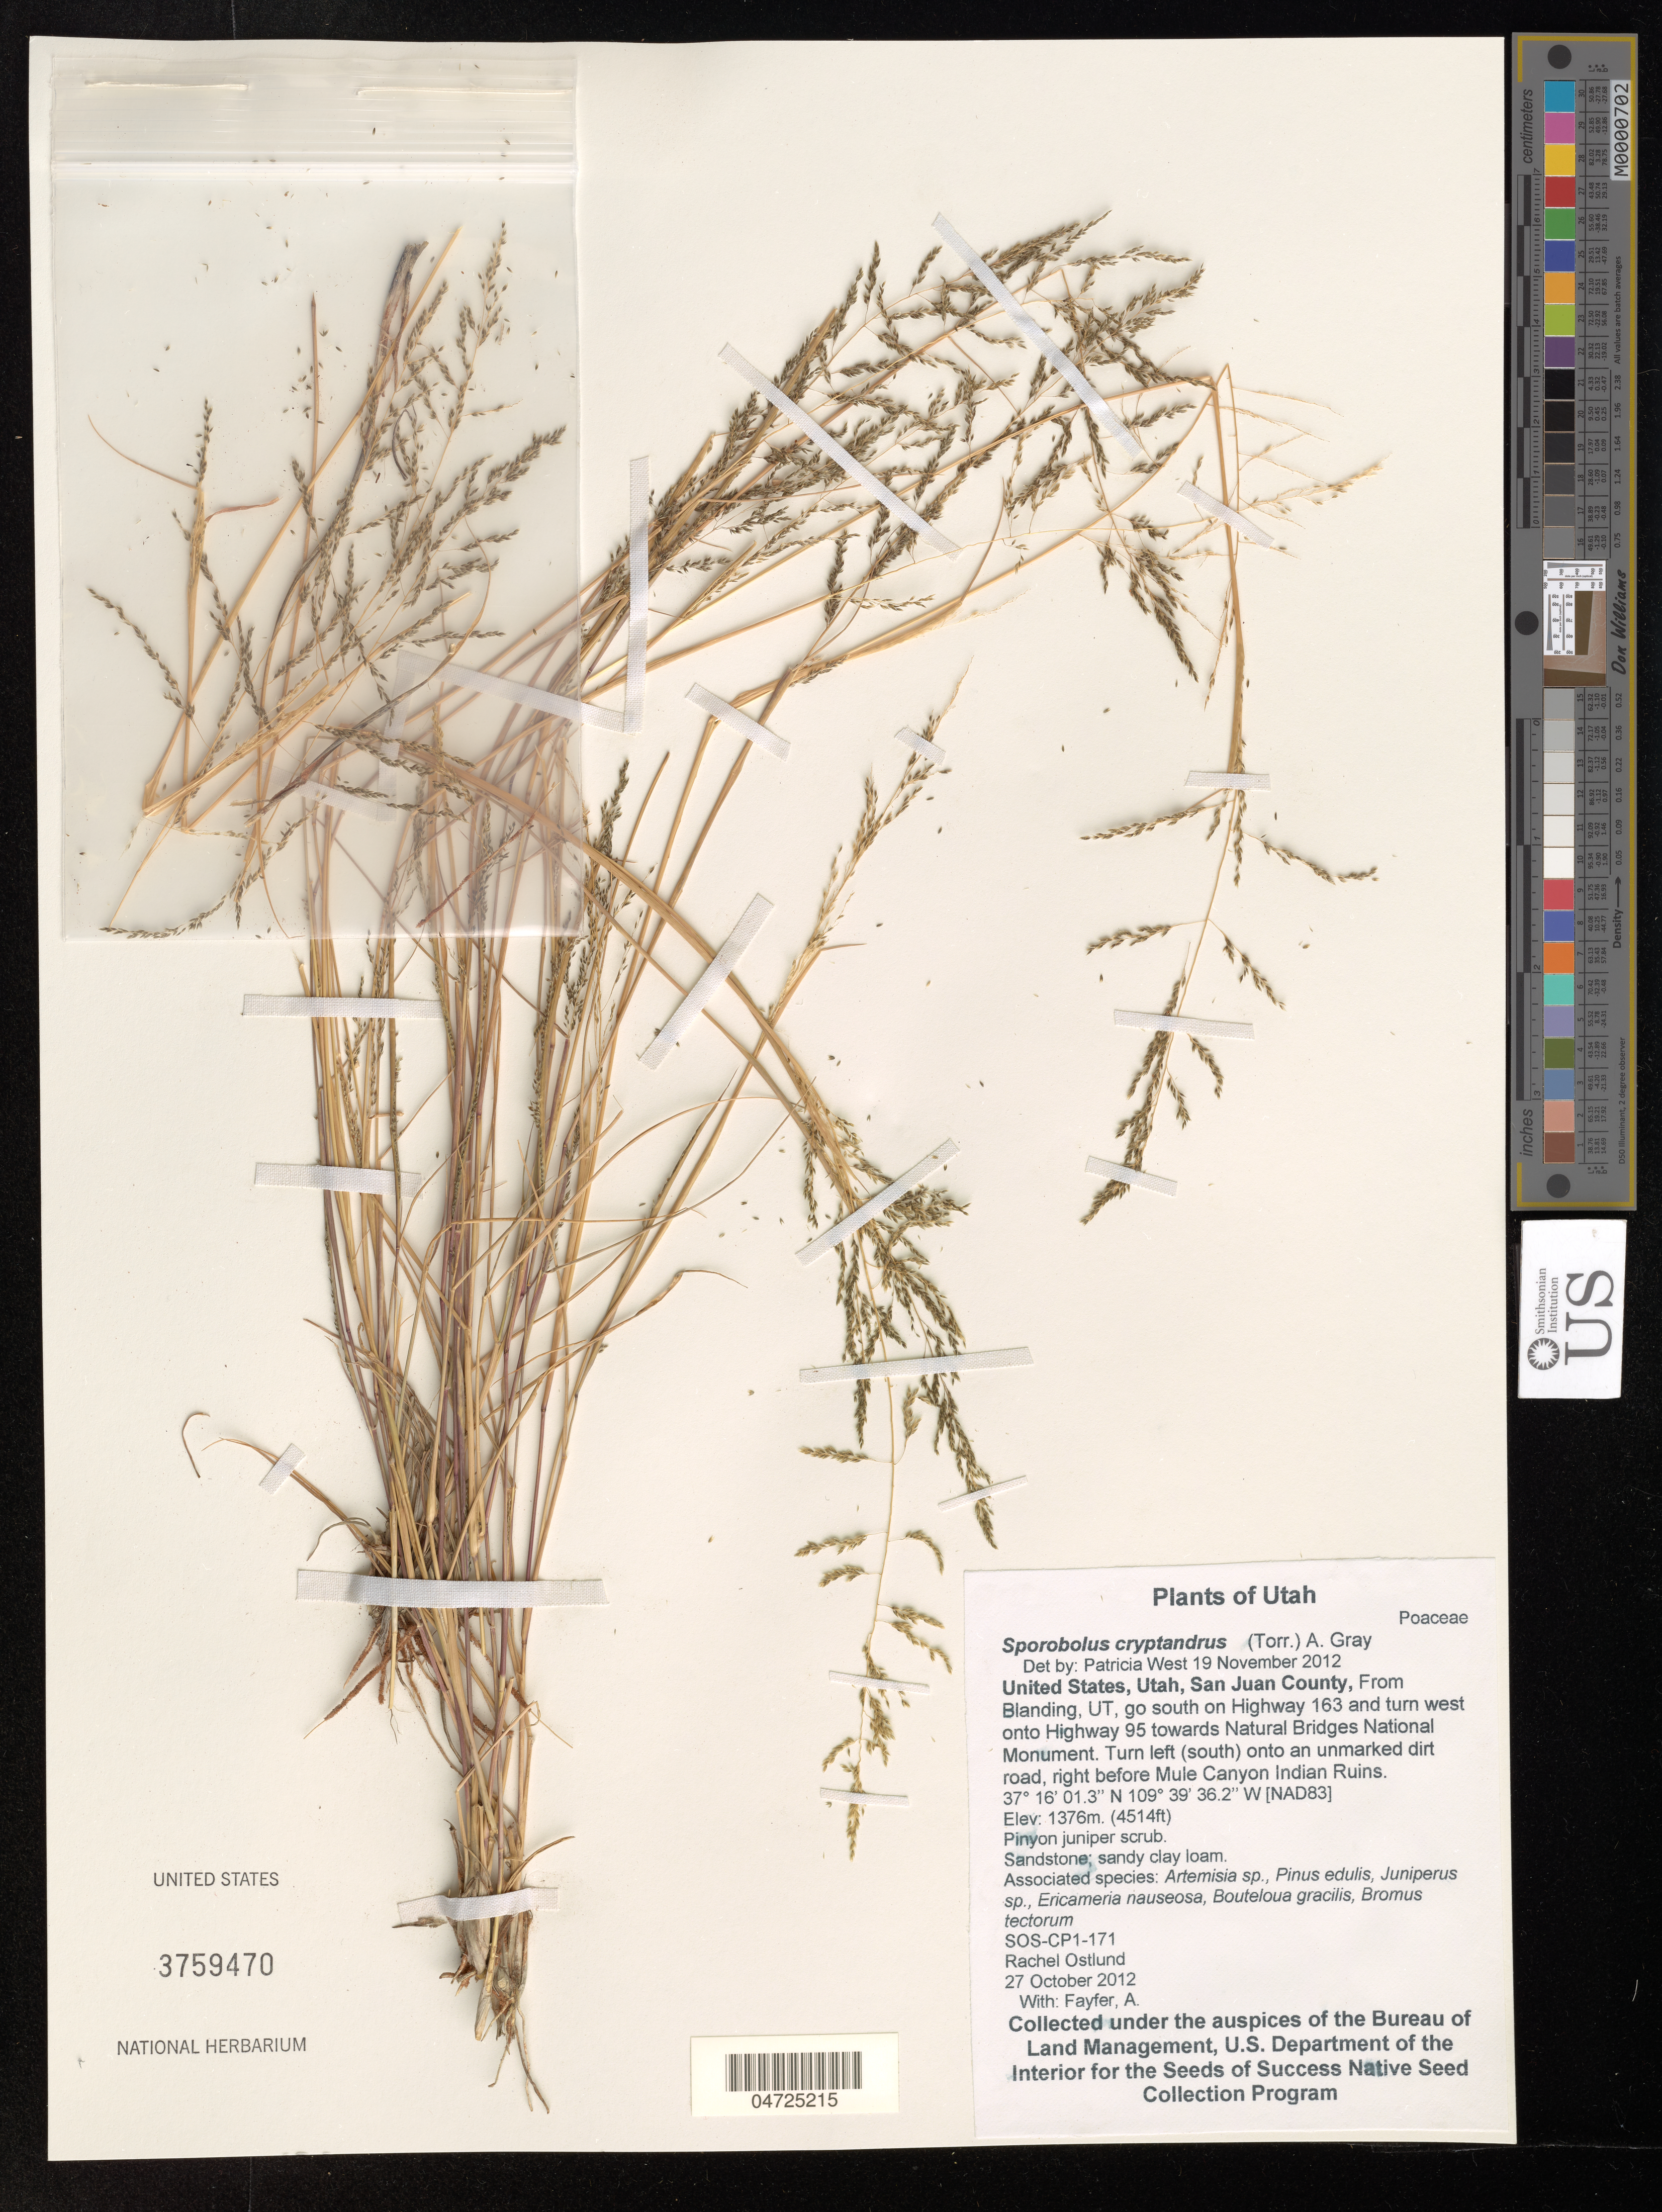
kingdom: Plantae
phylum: Tracheophyta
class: Liliopsida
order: Poales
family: Poaceae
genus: Sporobolus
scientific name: Sporobolus cryptandrus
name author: (Torr.) A. Gray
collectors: R. Ostlund & A. Fayfer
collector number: SOS-CP1-171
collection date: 2012-10-27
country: United States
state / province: Utah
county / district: San Juan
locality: San Juan County, From Blanding, UT, go south on Highway 163 and turn west onto Highway 95 towards Natural Bridges National Monument. Turn left (south) onto an unmarked dirt road, right before Mule Canyon Indian Ruins. [NAD83}.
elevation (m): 1376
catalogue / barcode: US 3759470